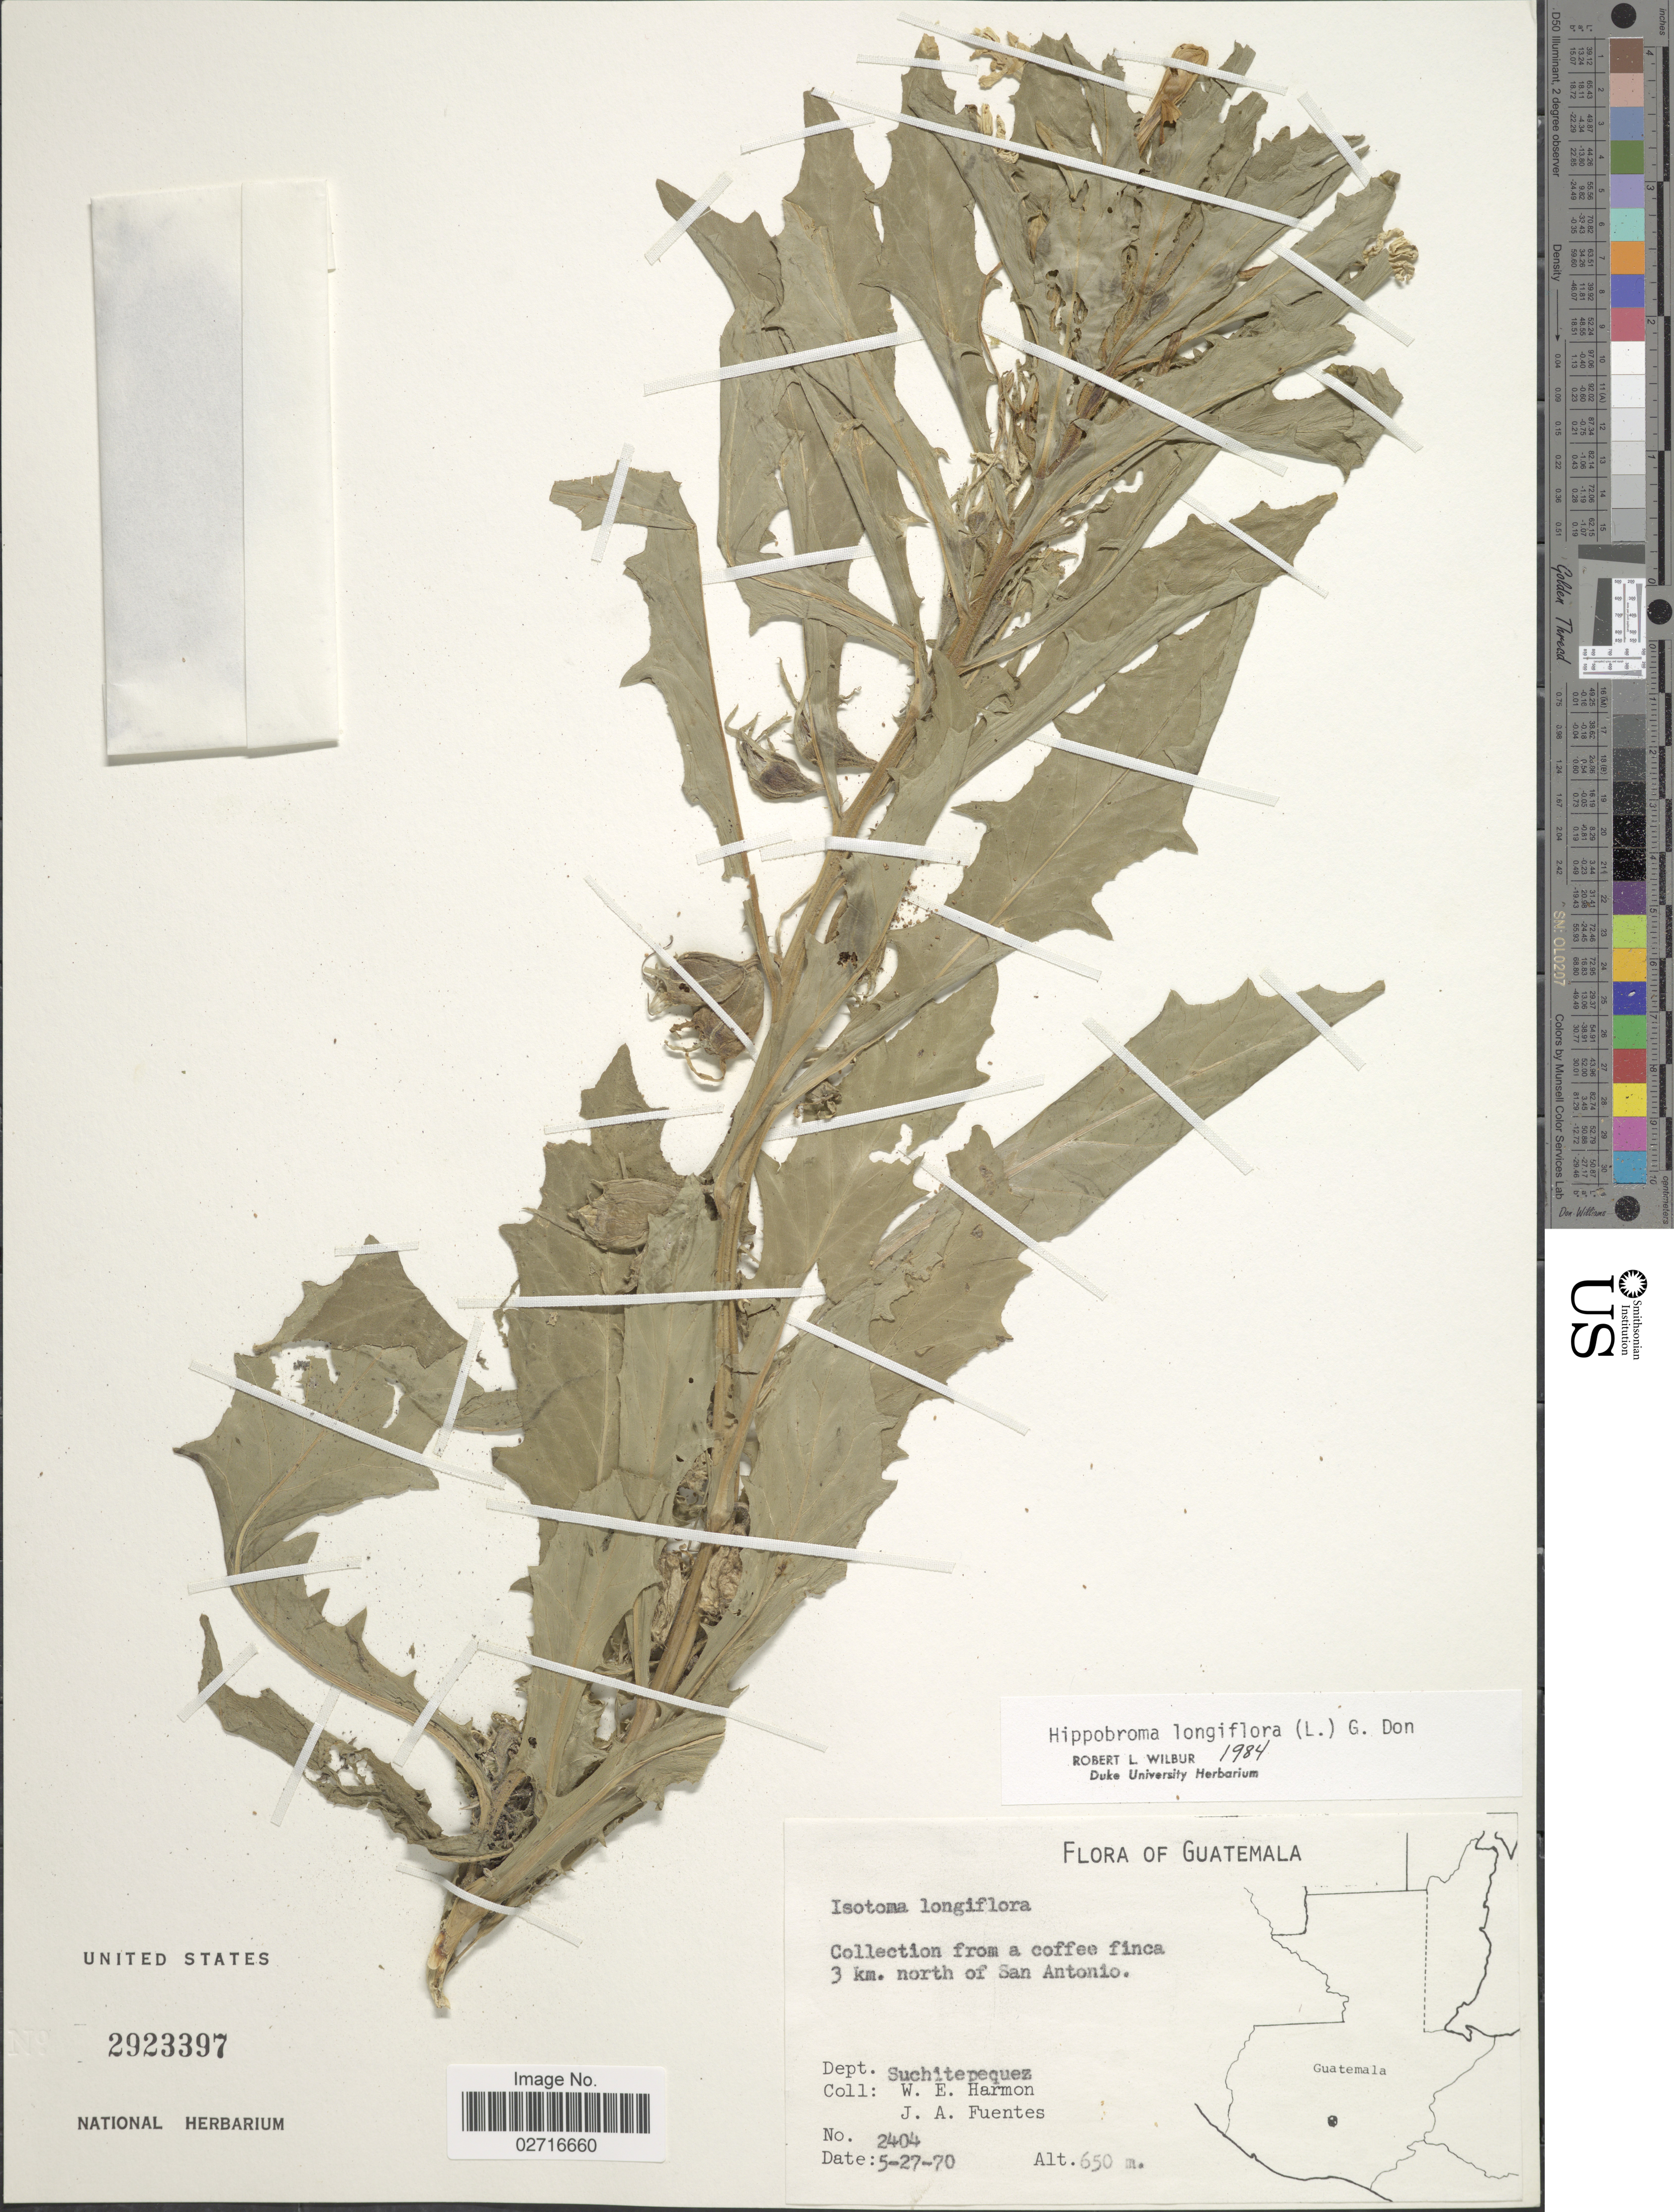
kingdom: Plantae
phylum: Tracheophyta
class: Magnoliopsida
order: Asterales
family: Campanulaceae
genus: Hippobroma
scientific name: Hippobroma longiflora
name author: (L.) G. Don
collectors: W. E. Harmon & J. Fuentes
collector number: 2404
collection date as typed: Transcribed d/m/y: 27/5/70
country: Guatemala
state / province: Suchitepéquez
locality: Coffee finca 3 km. north of San Antonio.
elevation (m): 650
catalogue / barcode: US 2923397